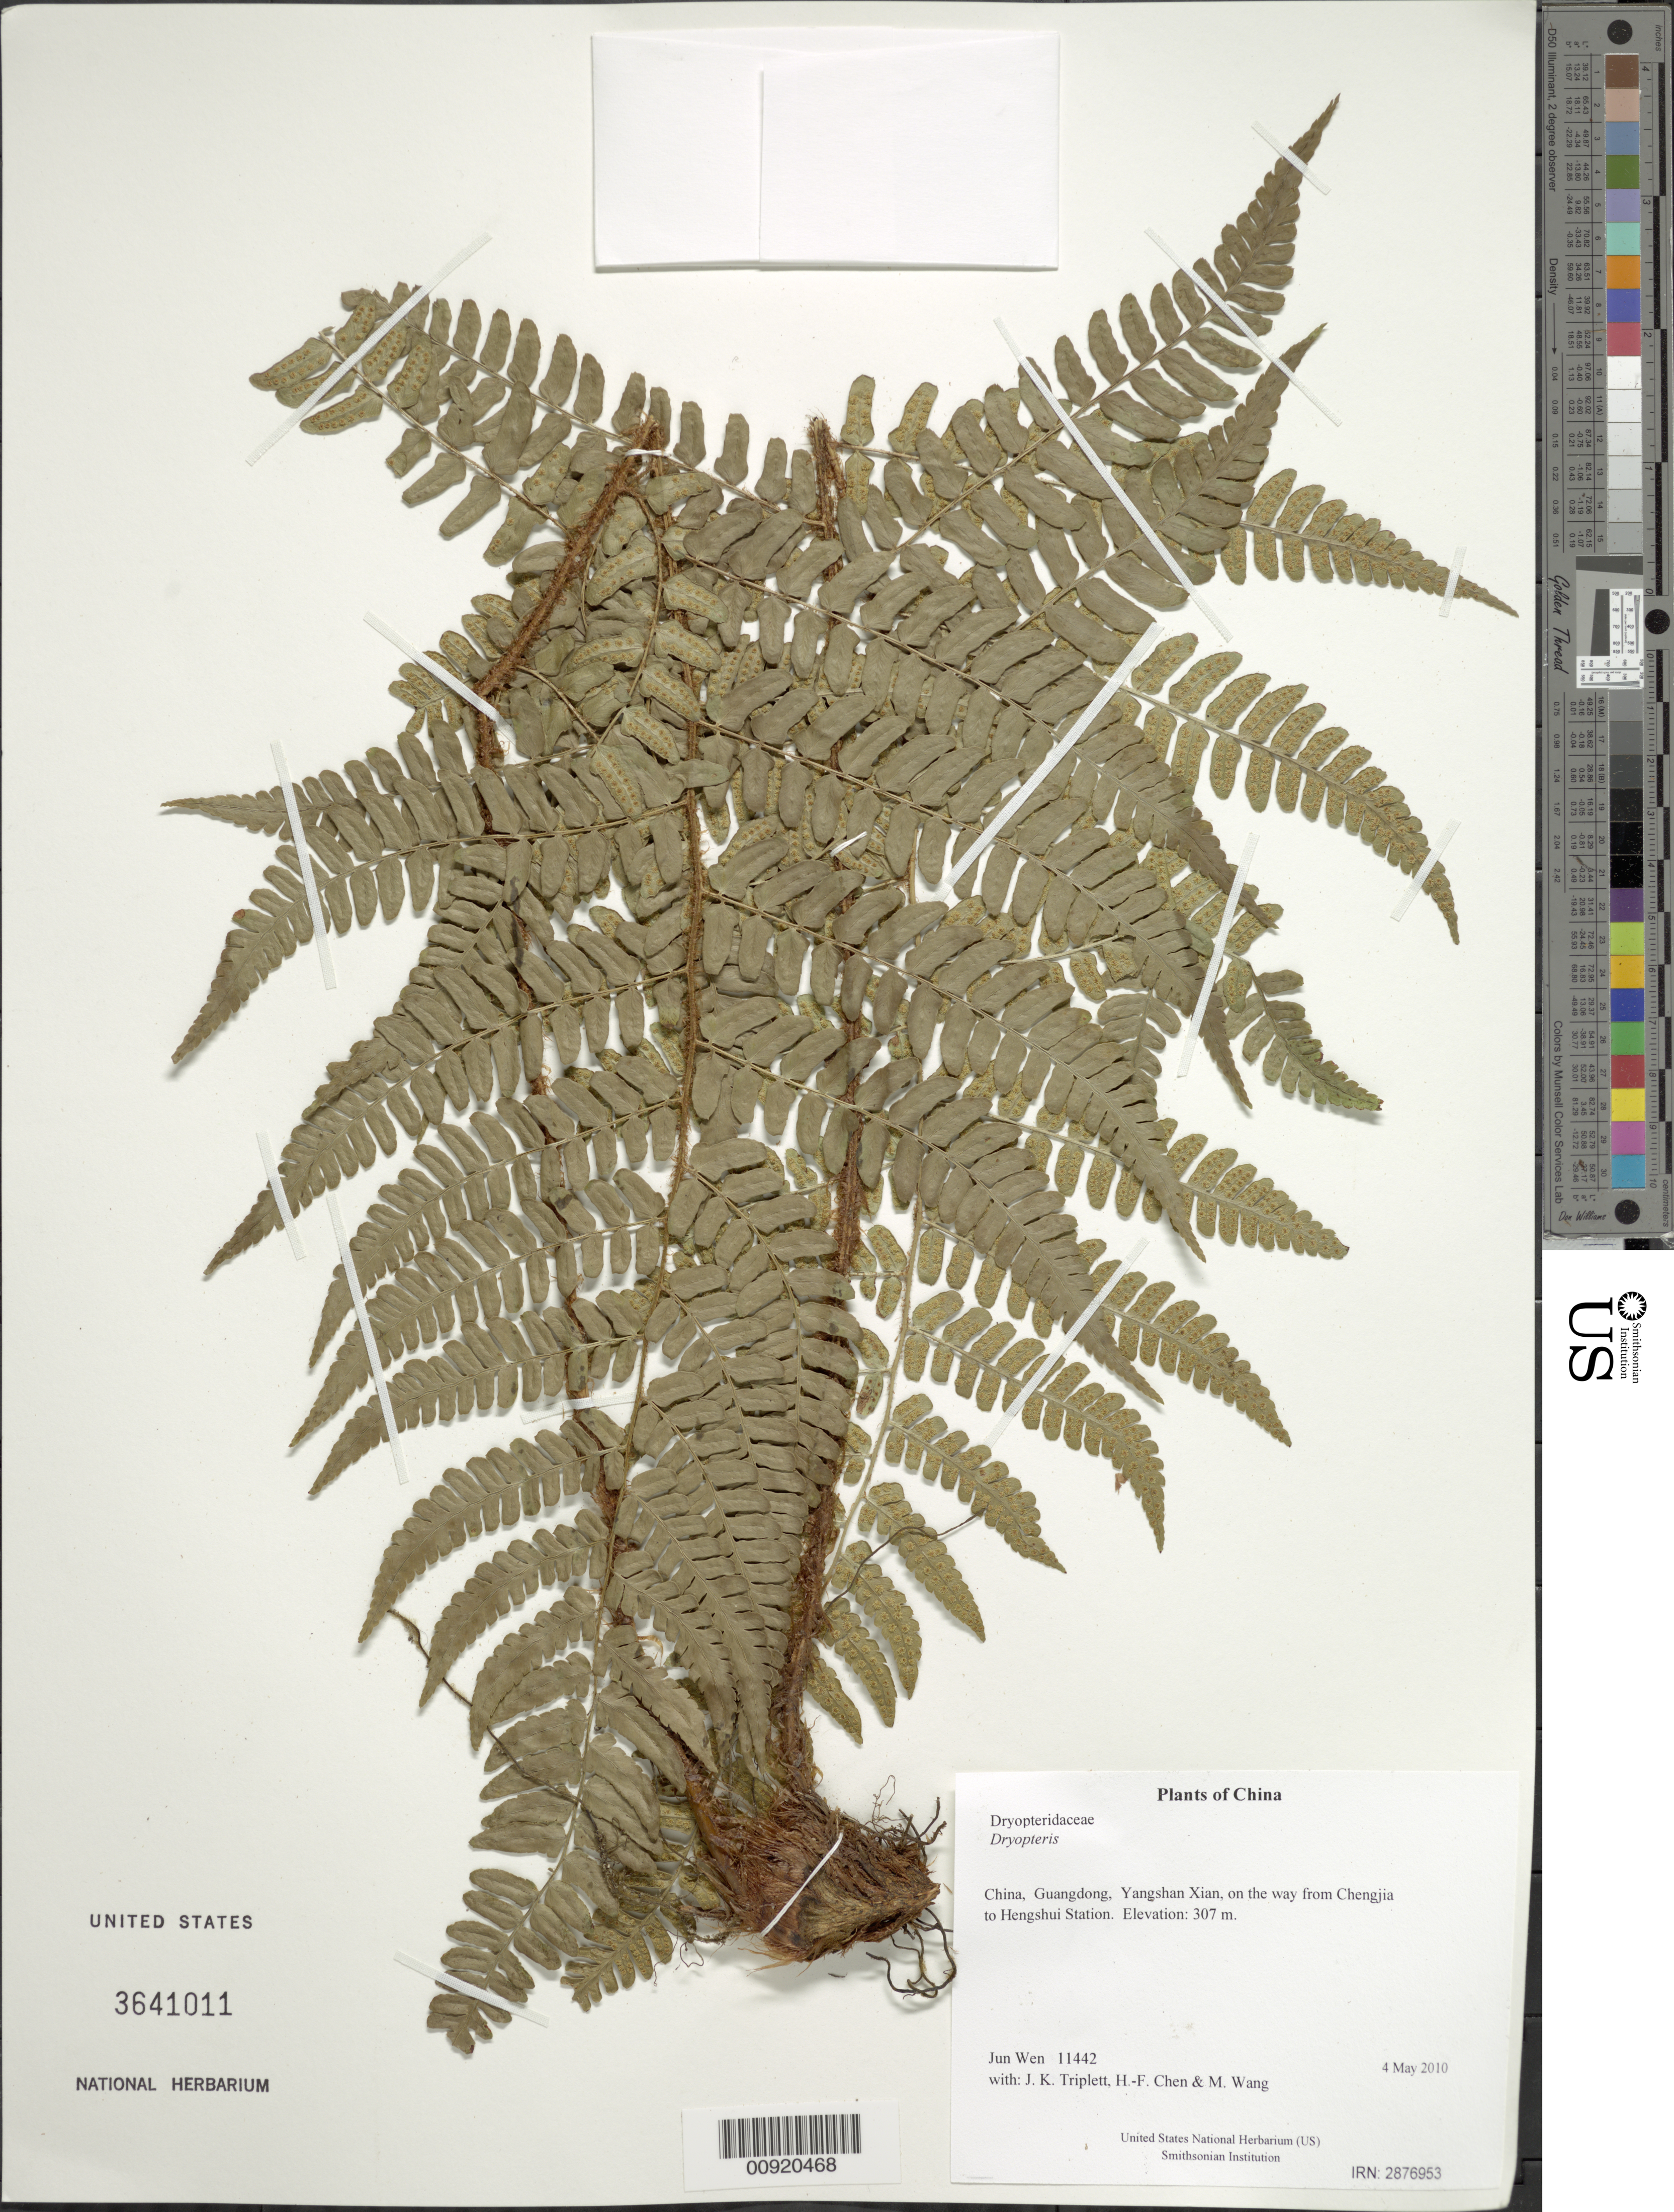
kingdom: Plantae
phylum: Tracheophyta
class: Polypodiopsida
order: Polypodiales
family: Dryopteridaceae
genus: Dryopteris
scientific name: Dryopteris sp.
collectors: J. Wen, J. K. Triplett, H.-F. Chen & M. Wang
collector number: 11442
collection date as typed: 4 May 2010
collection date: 2010-05-04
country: China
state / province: Guangdong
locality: Yangshan Xian, on the way from Chengjia to Hengshui Station.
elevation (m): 307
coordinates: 24 50.674 N, 112 52.418 E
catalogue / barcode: US 3641011